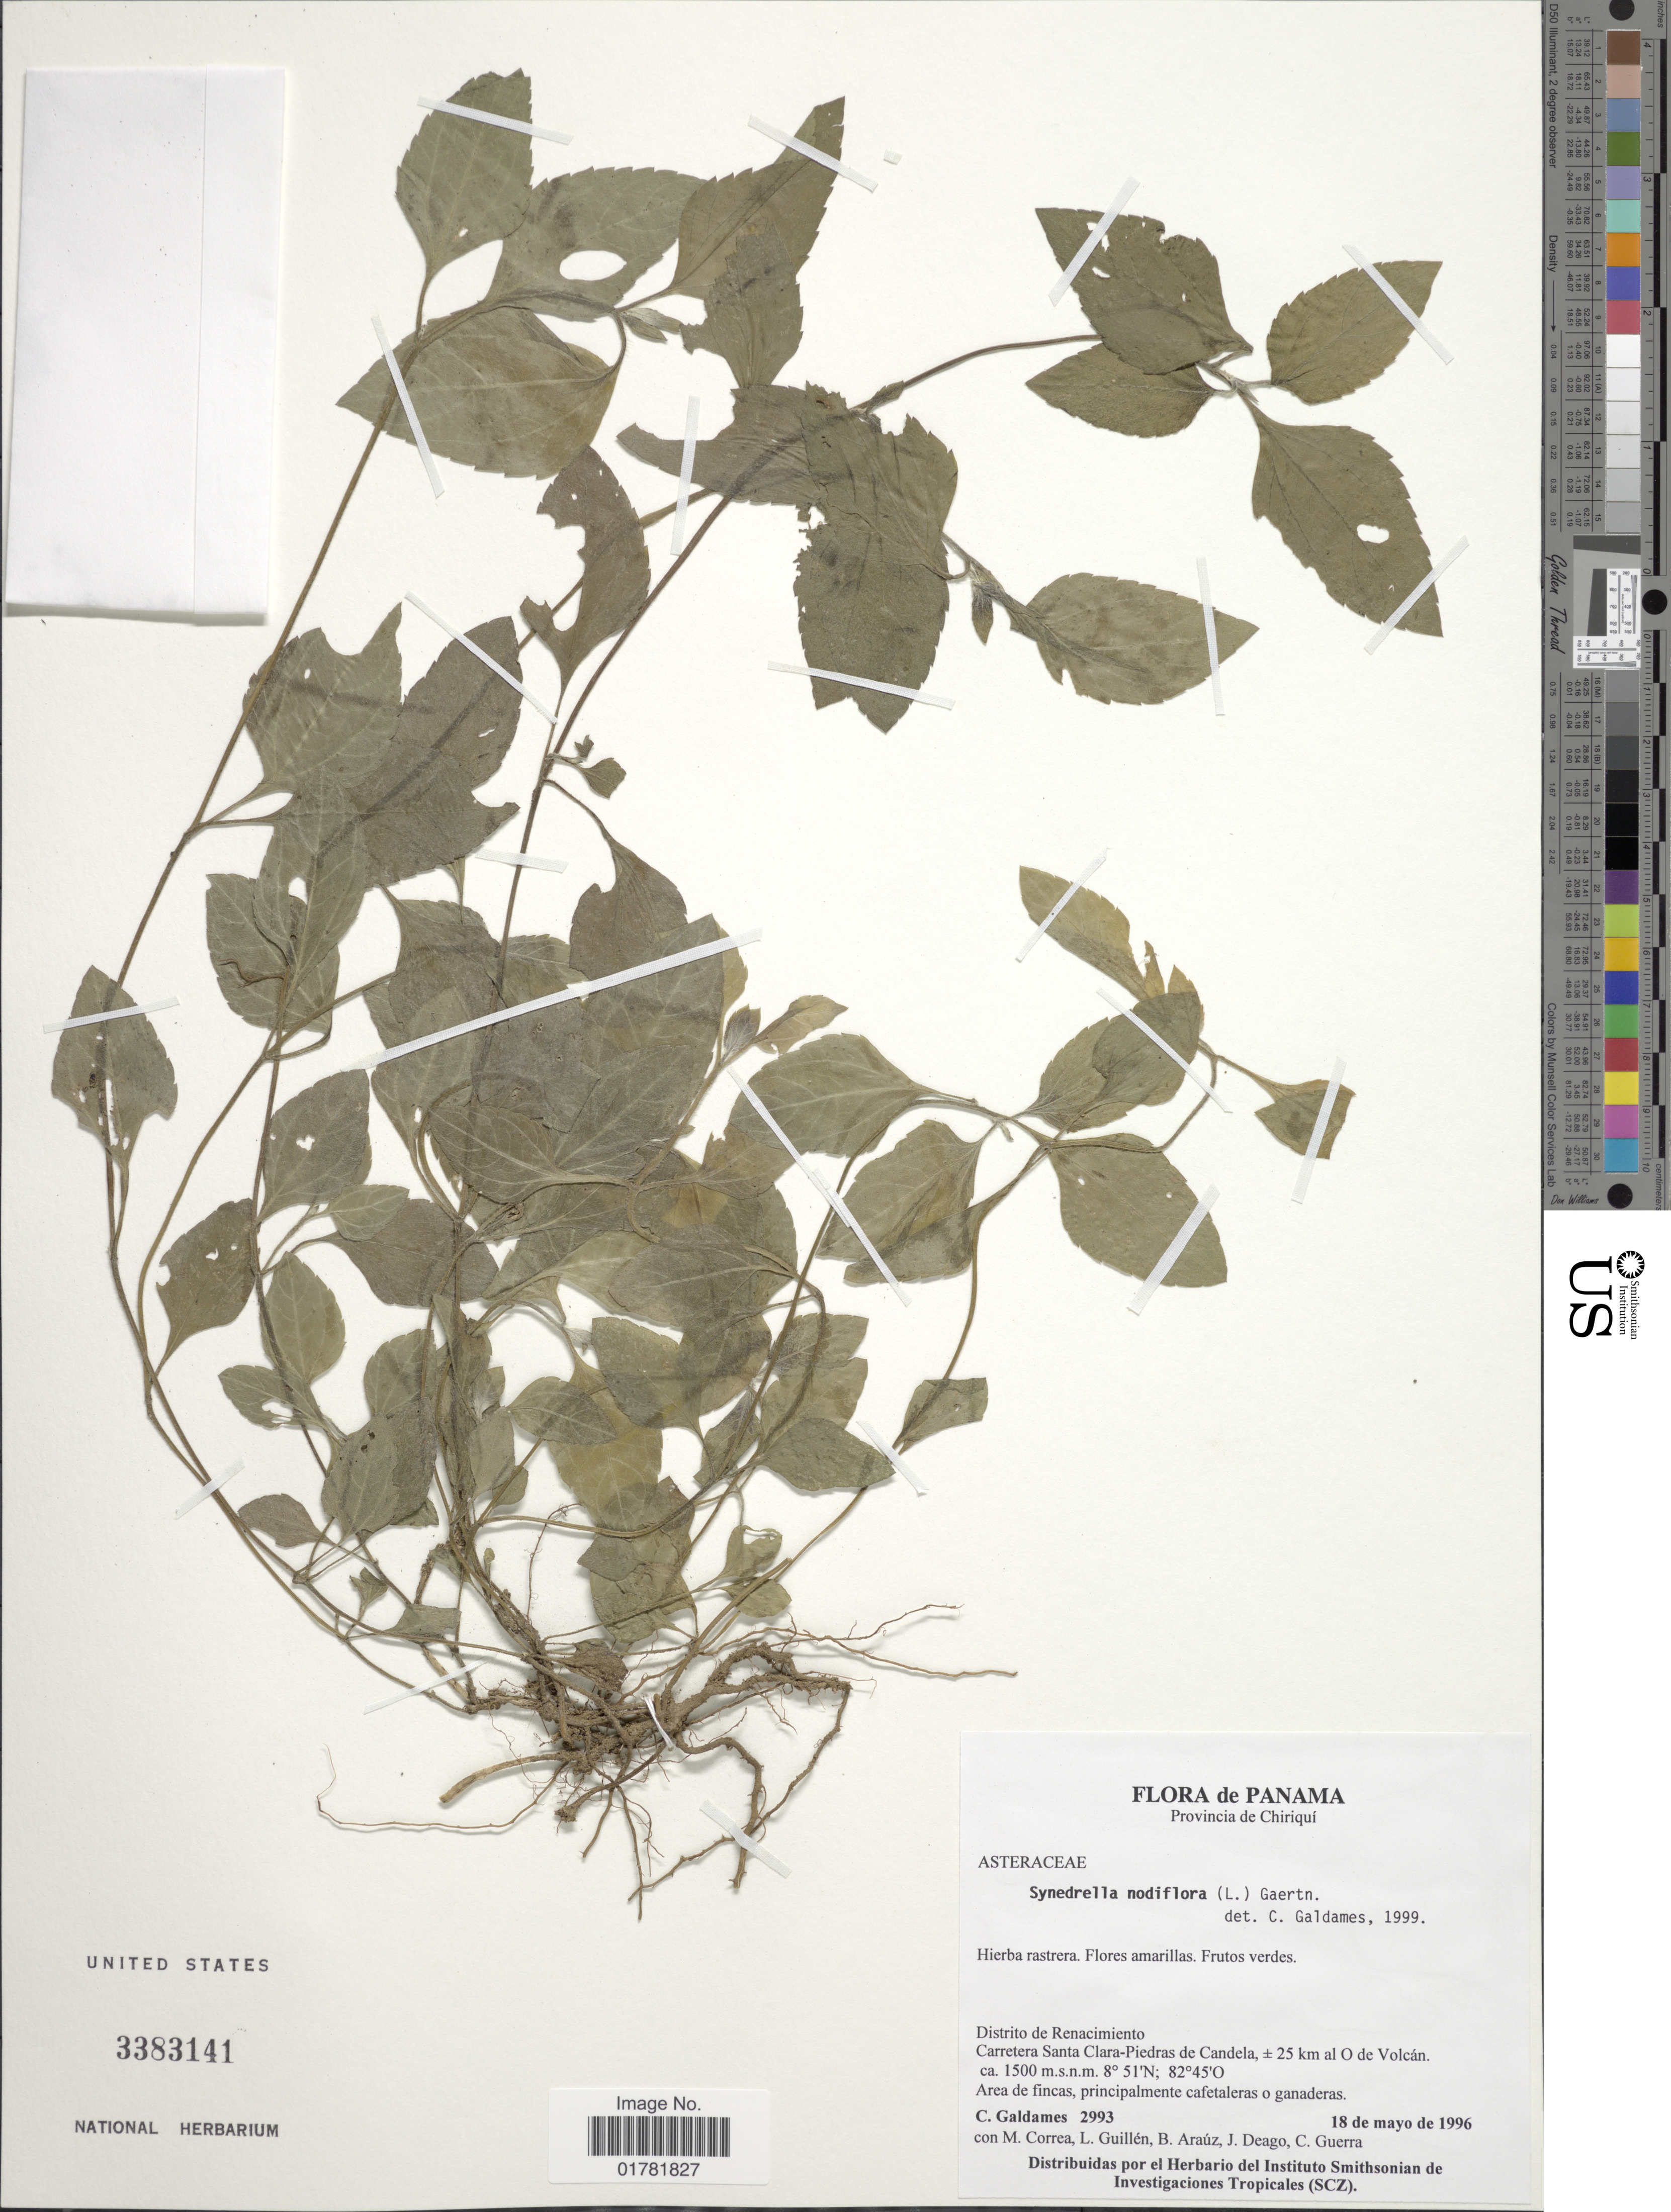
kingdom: Plantae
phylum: Tracheophyta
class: Magnoliopsida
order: Asterales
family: Asteraceae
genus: Synedrella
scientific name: Synedrella nodiflora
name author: (L.) Gaertn.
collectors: C. Galdames, M. Correa, L. Guillén & B. Araúz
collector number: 2993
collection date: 1996-05-18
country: Panama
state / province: Chiriqui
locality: Distriot de Renacimiento, Carretera Santa-Piedras de Candela, ± 25 km al O de Volcán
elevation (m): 1500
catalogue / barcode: US 3383141